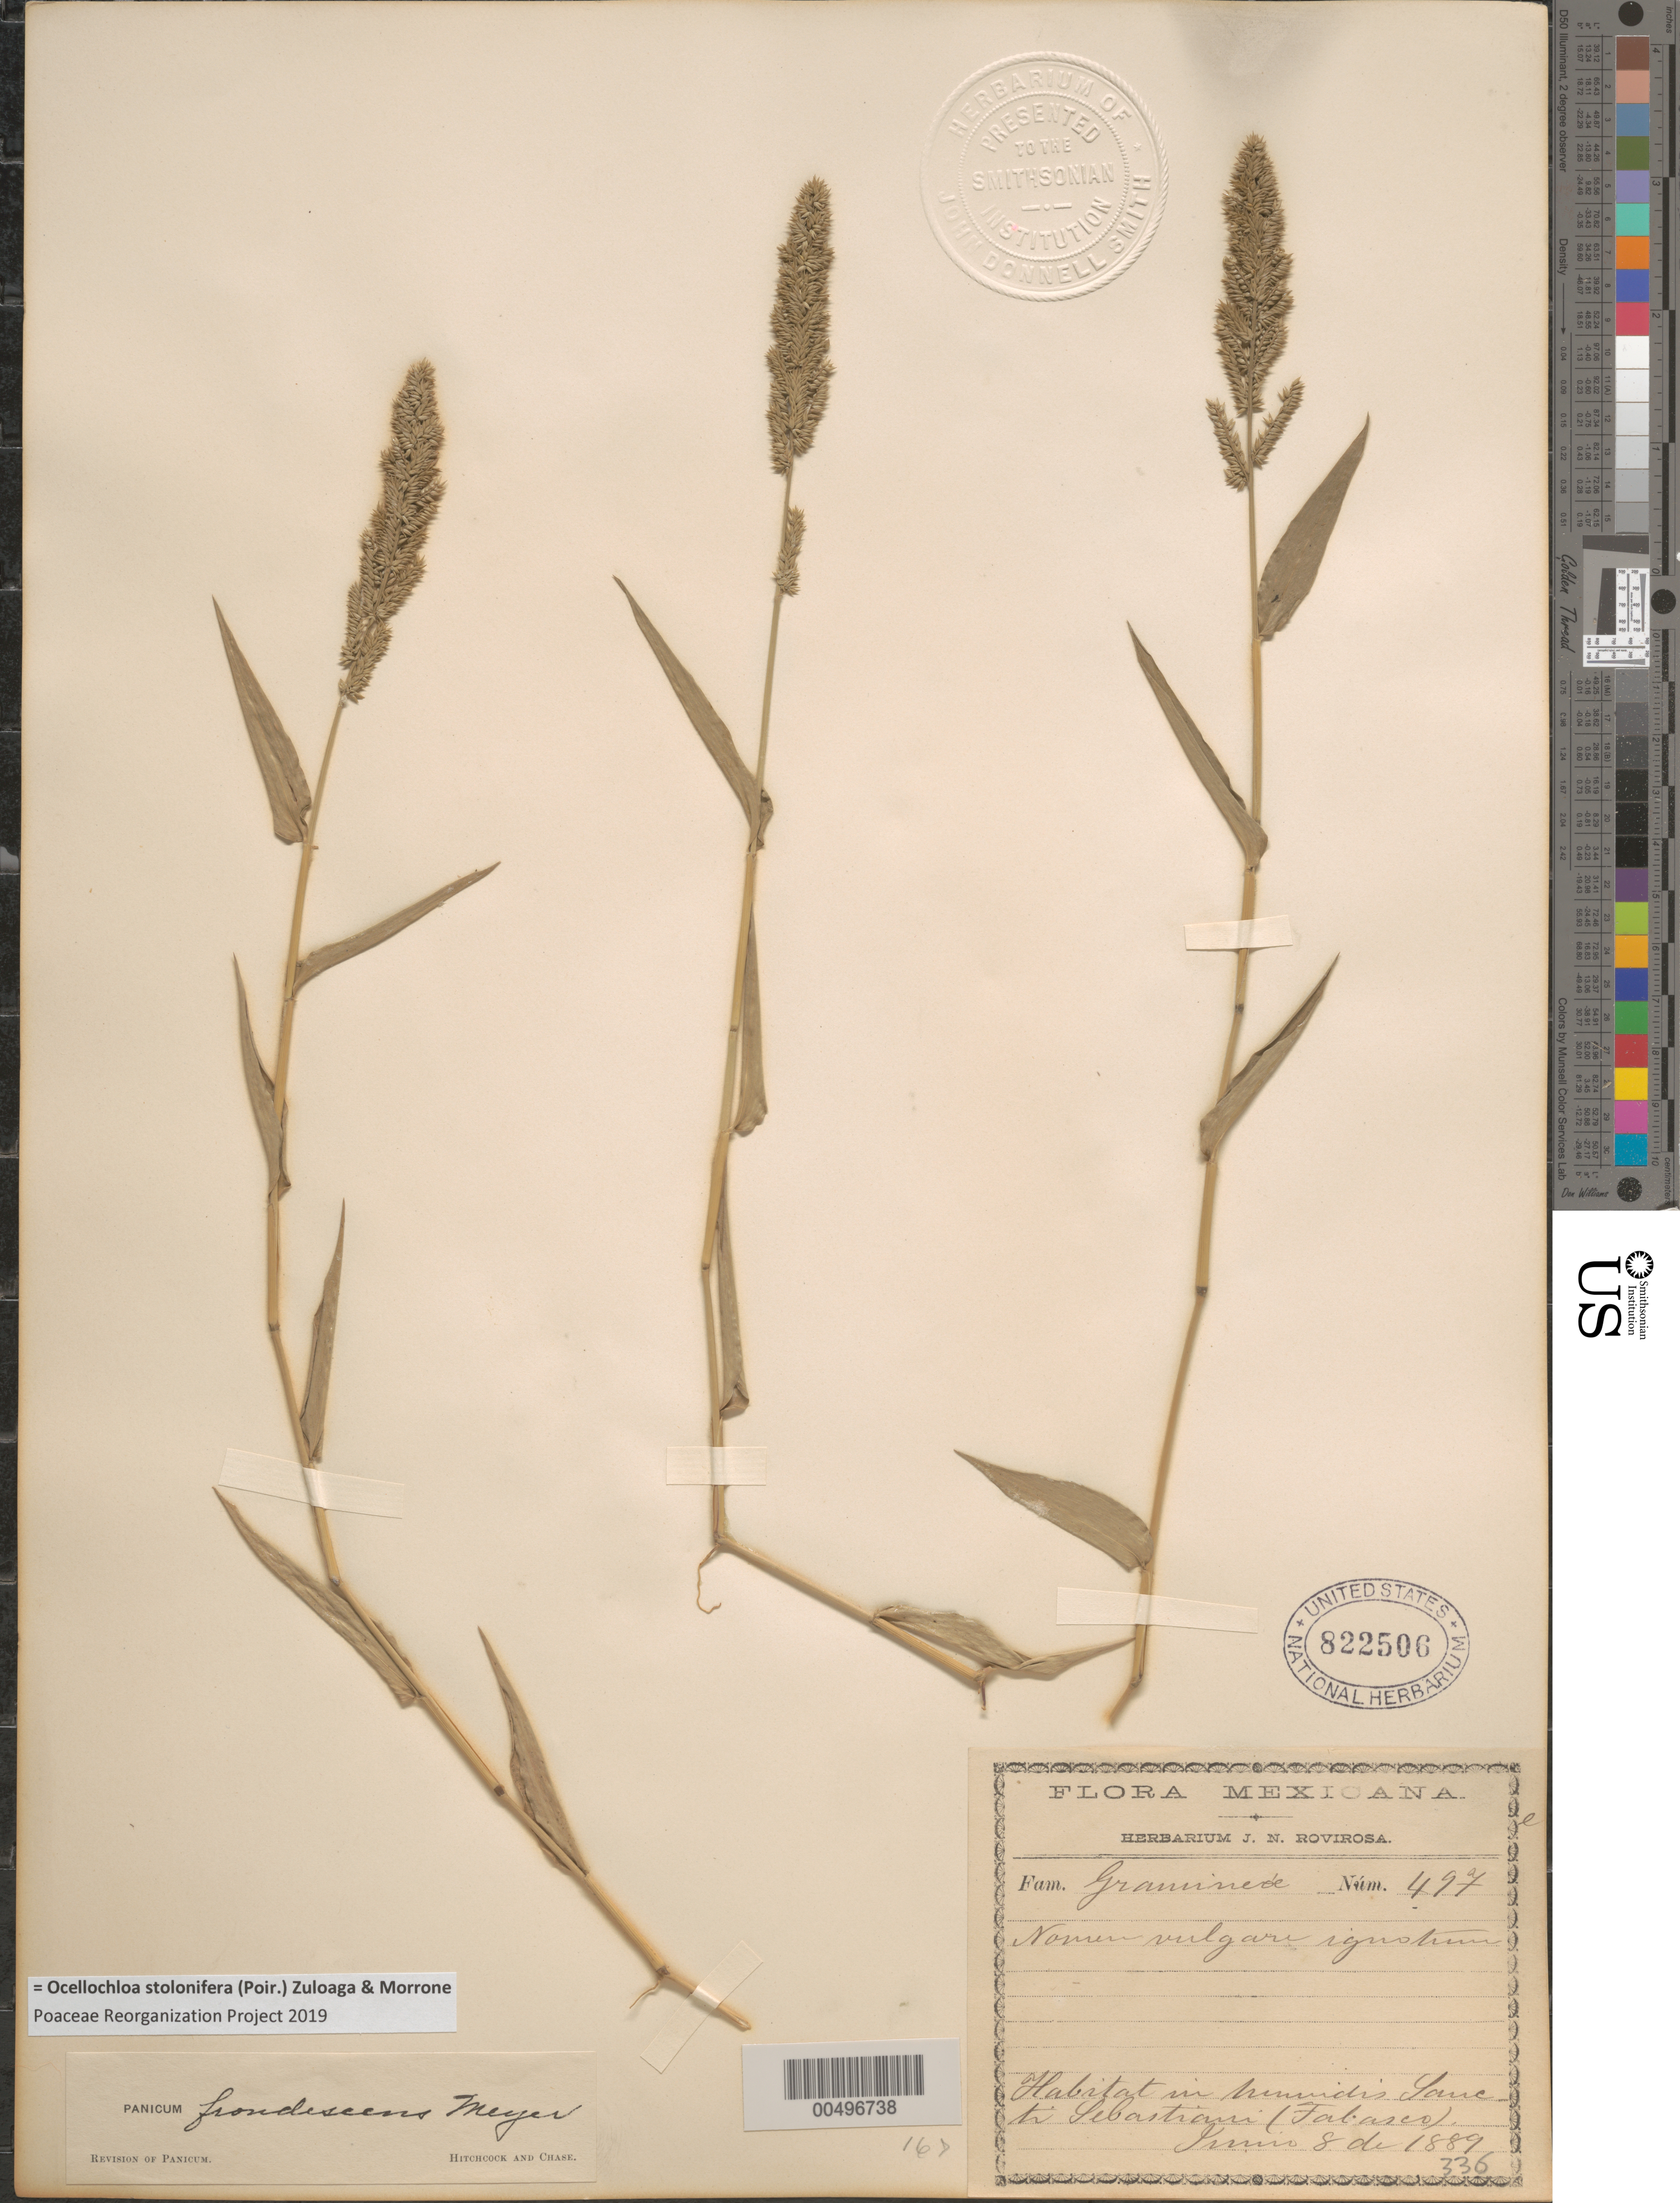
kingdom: Plantae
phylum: Tracheophyta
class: Liliopsida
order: Poales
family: Poaceae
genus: Panicum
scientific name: Panicum stoloniferum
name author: Poir. in Lam.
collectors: J. N. Rovirosa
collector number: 497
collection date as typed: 8 Jun 1889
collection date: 1889-06-08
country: Mexico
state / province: Tabasco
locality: In humidis Sancti Sebastiani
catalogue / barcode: US 822506